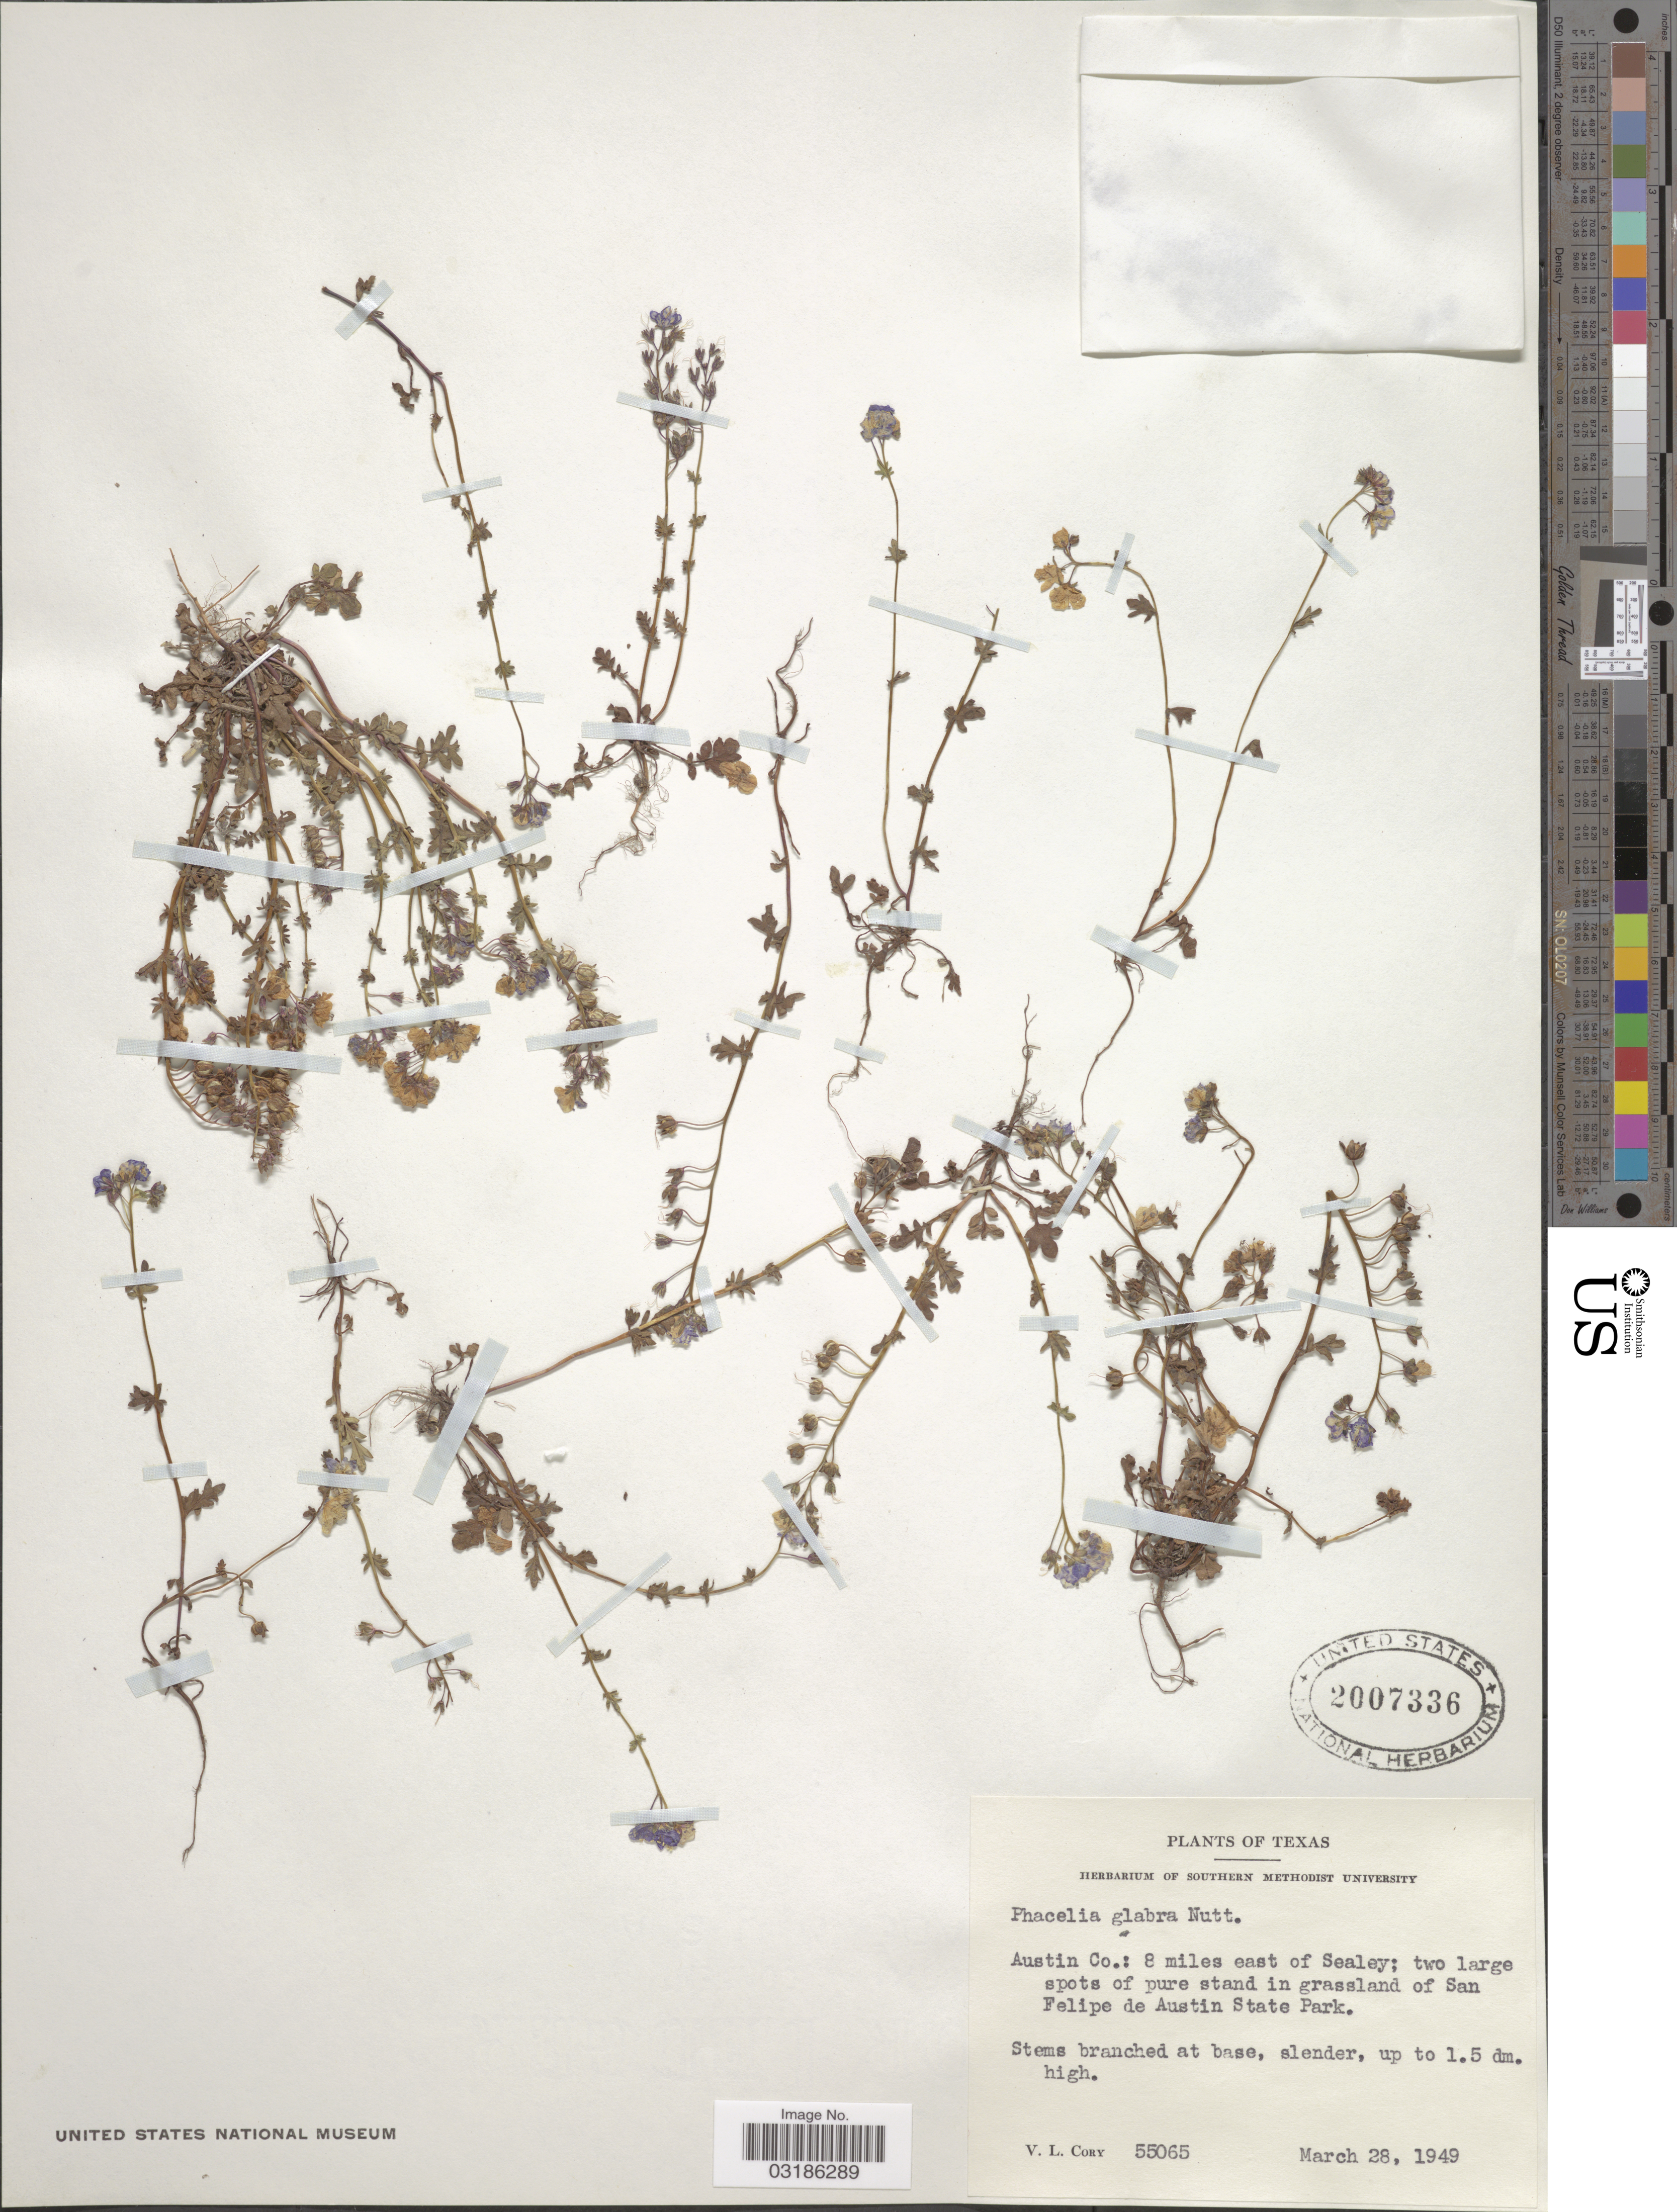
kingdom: Plantae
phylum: Tracheophyta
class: Magnoliopsida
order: Boraginales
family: Hydrophyllaceae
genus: Phacelia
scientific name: Phacelia glabra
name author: Nutt.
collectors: V. Cory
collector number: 55065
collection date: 1949-03-28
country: United States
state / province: Texas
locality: Austin Co.: 8 miles east of Sealey; two large spots of pure stand in grassland of San Felipe de Austin State Park.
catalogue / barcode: US 2007336